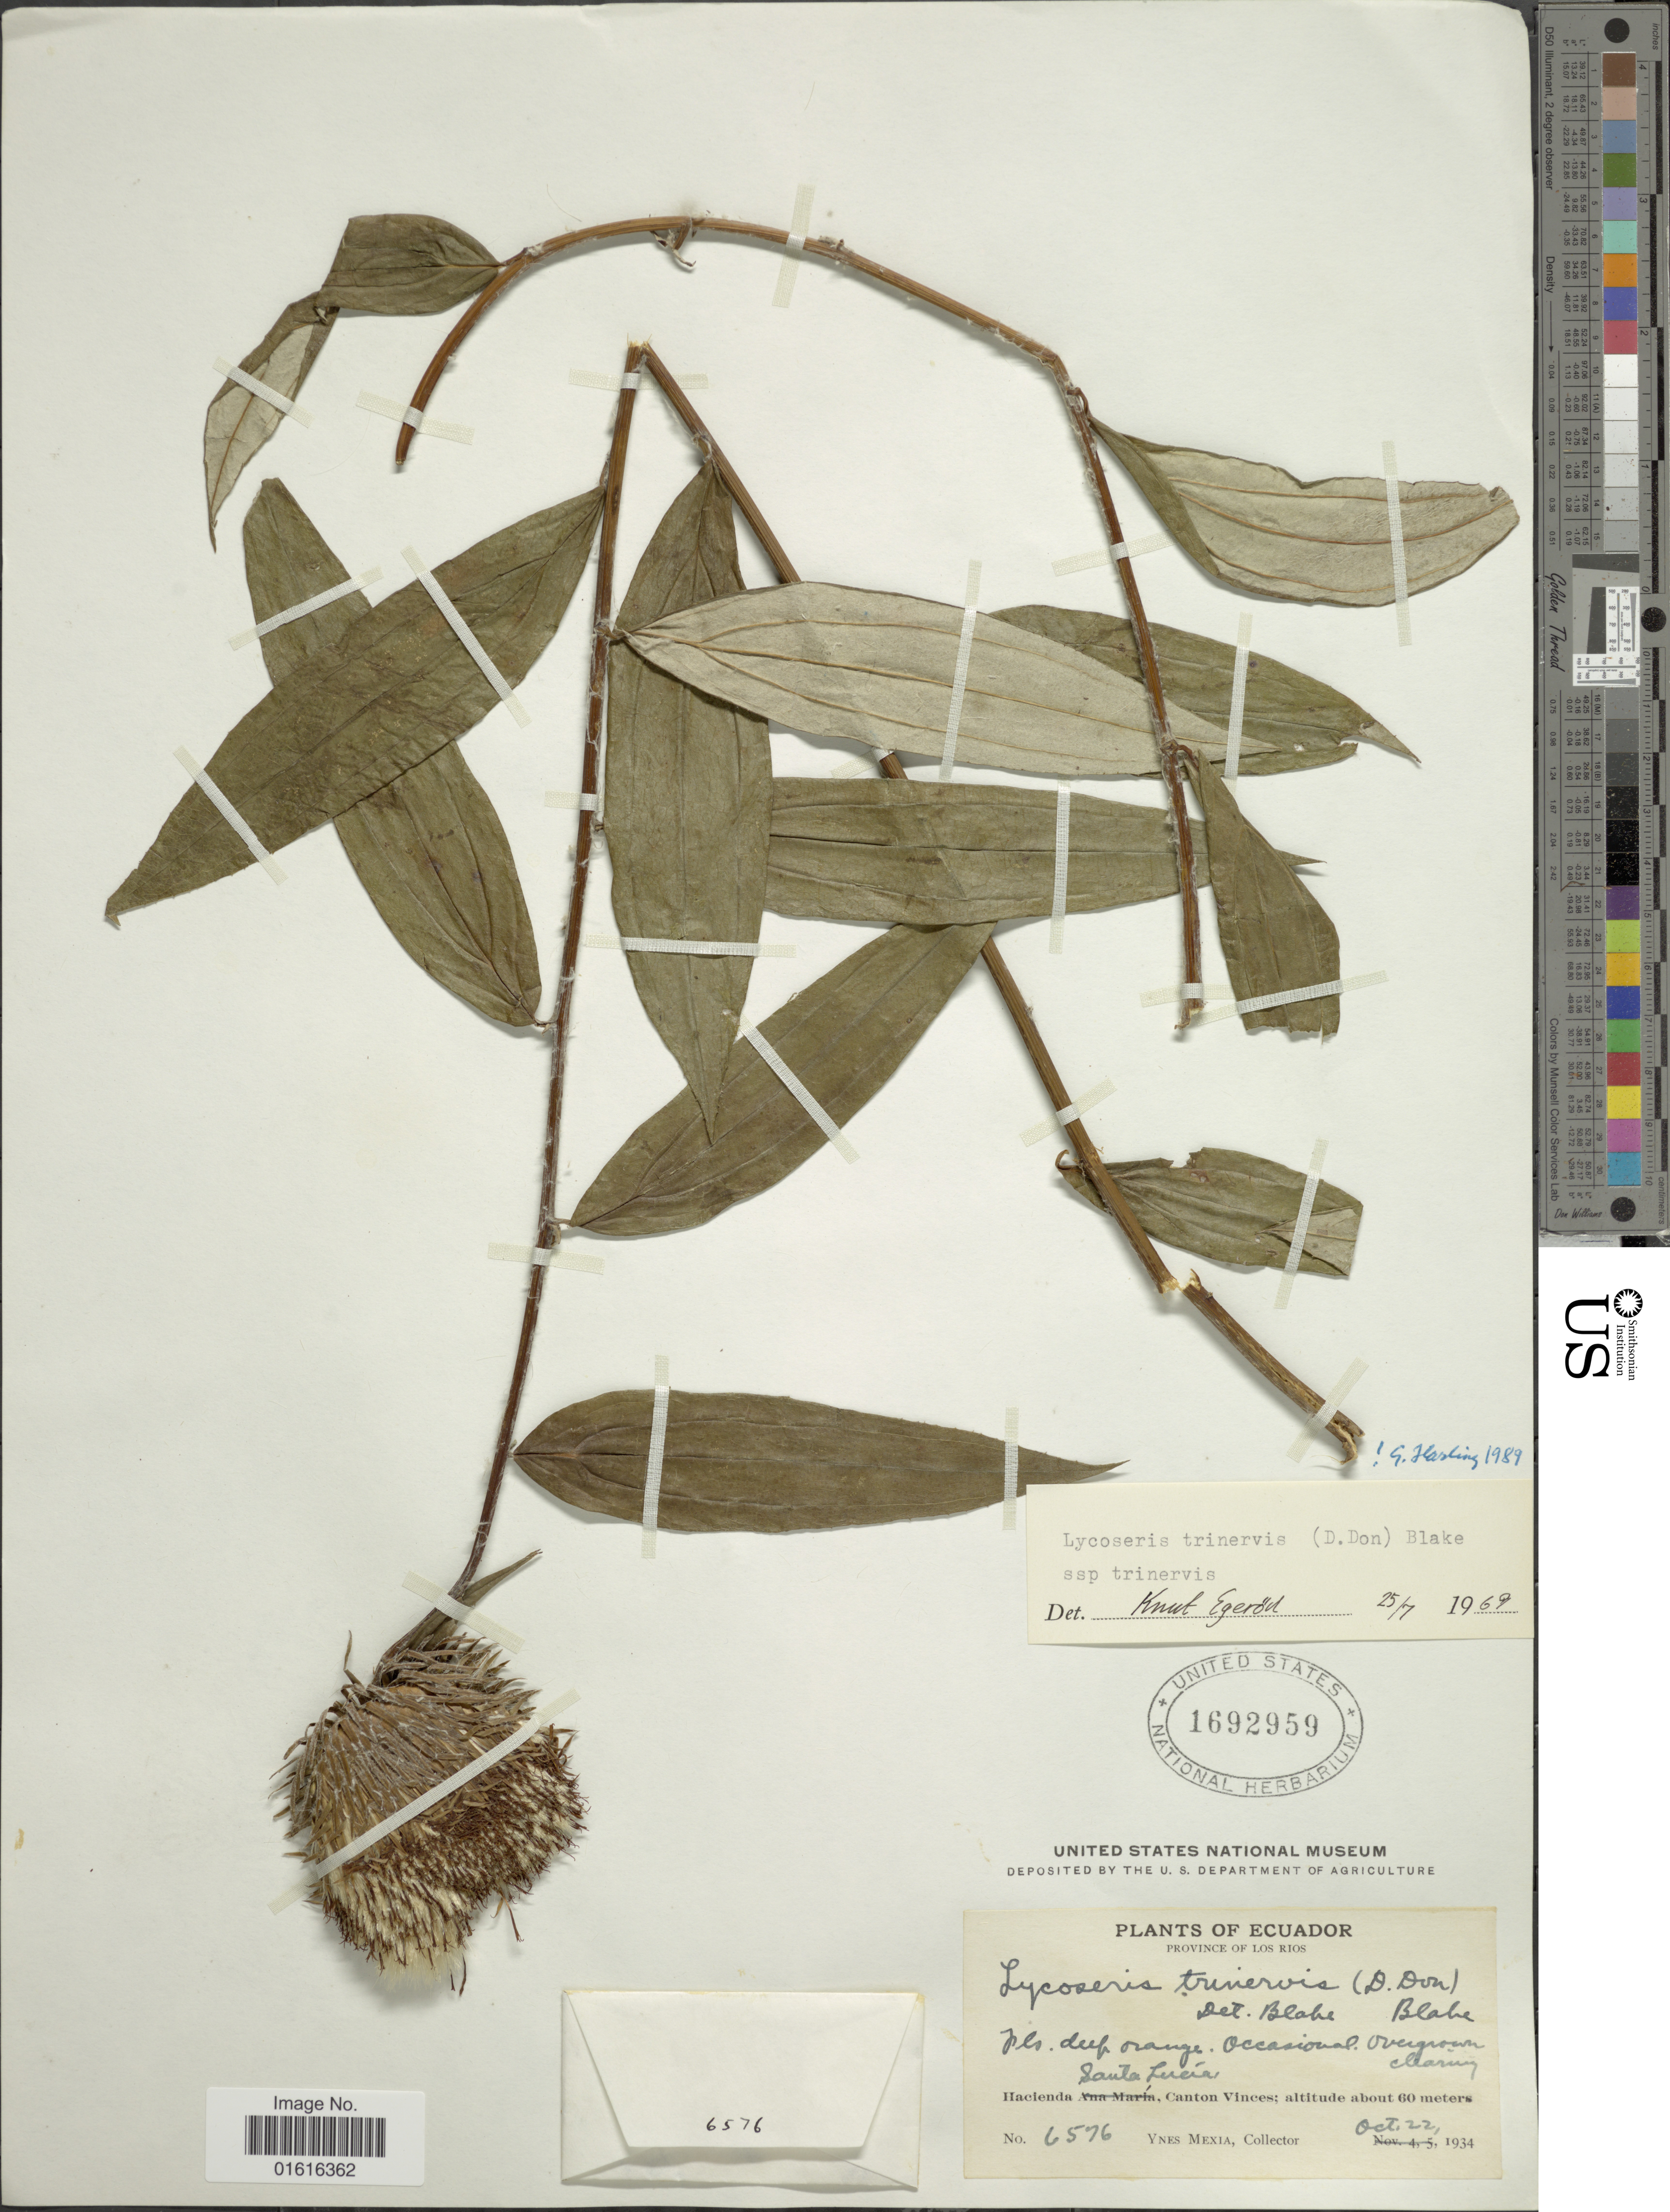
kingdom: Plantae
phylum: Tracheophyta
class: Magnoliopsida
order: Asterales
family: Asteraceae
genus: Lycoseris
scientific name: Lycoseris trinervis subsp. trinervis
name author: (D. Don) S.F. Blake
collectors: Y. Mexia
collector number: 6576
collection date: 1934-10-22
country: Ecuador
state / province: Los Ríos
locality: Hacienda Santa Lucia, Canton Vinces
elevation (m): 60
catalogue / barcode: US 1692959